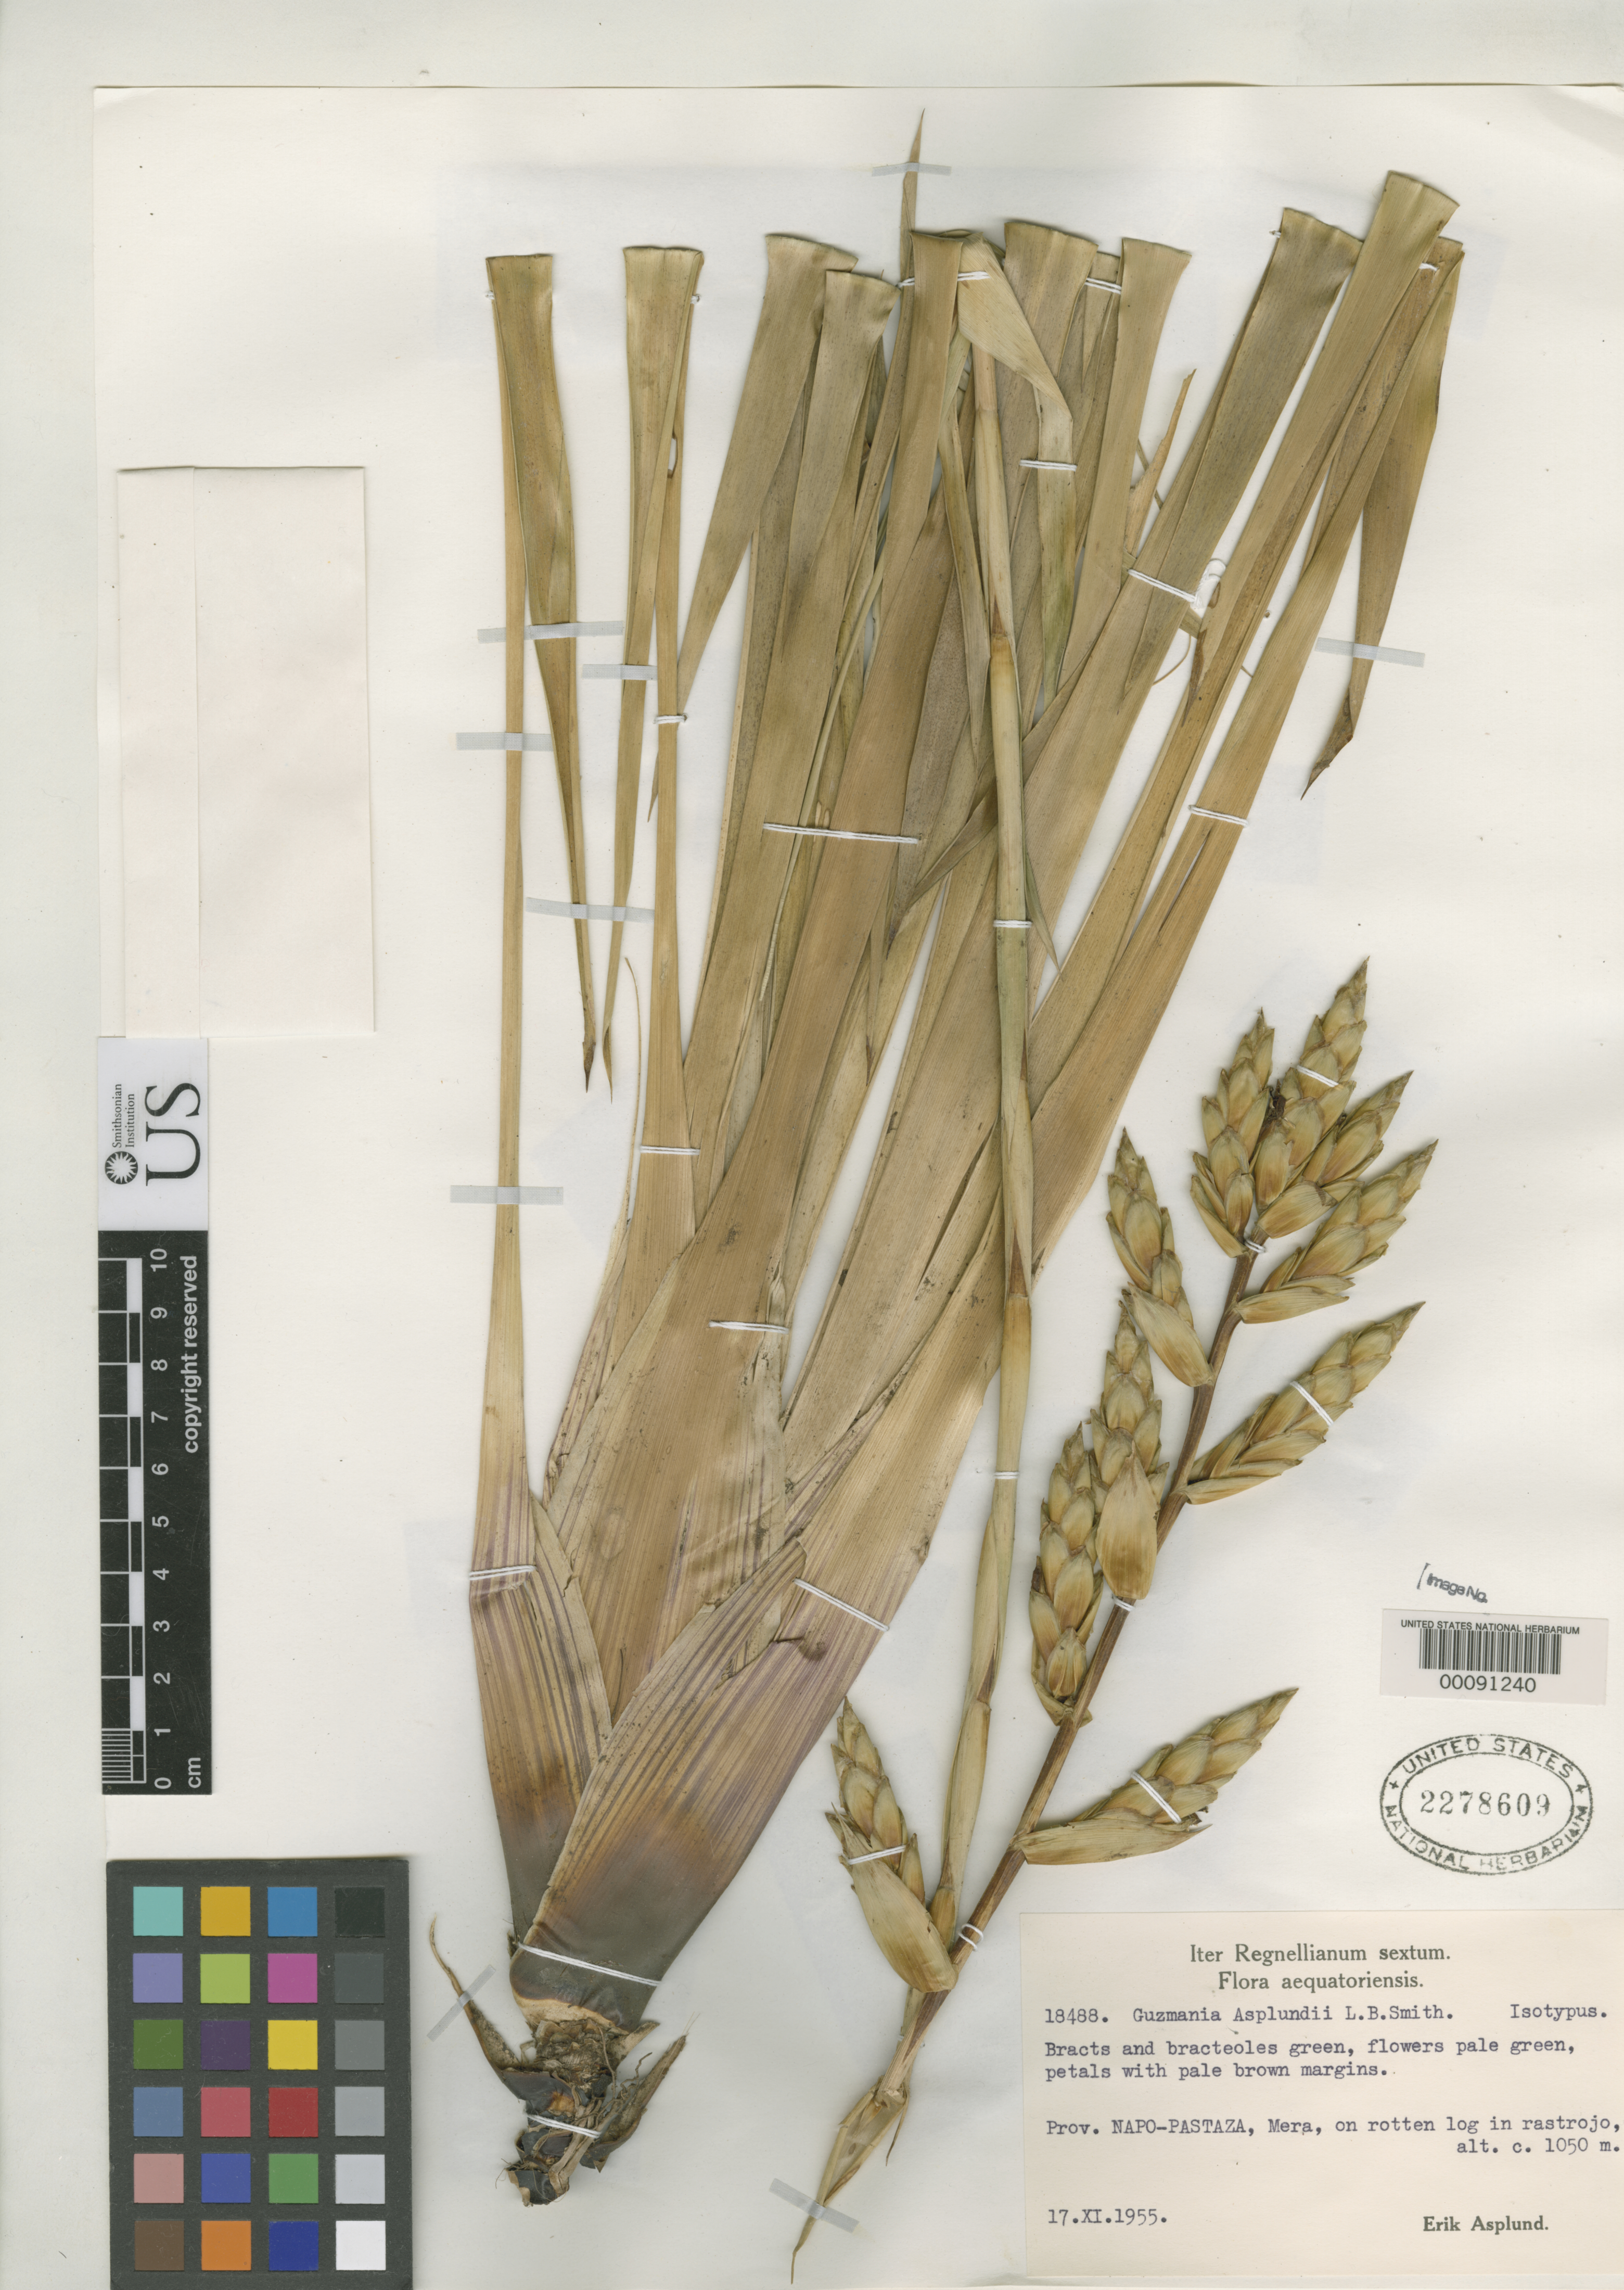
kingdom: Plantae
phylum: Tracheophyta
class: Liliopsida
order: Poales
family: Bromeliaceae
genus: Guzmania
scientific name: Guzmania asplundii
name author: L.B. Sm.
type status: Isotype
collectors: E. Asplund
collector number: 18488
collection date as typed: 17 Nov 1955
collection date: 1955-11-17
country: Ecuador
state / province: Napo / Pastaza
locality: Mera.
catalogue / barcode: US 2278609